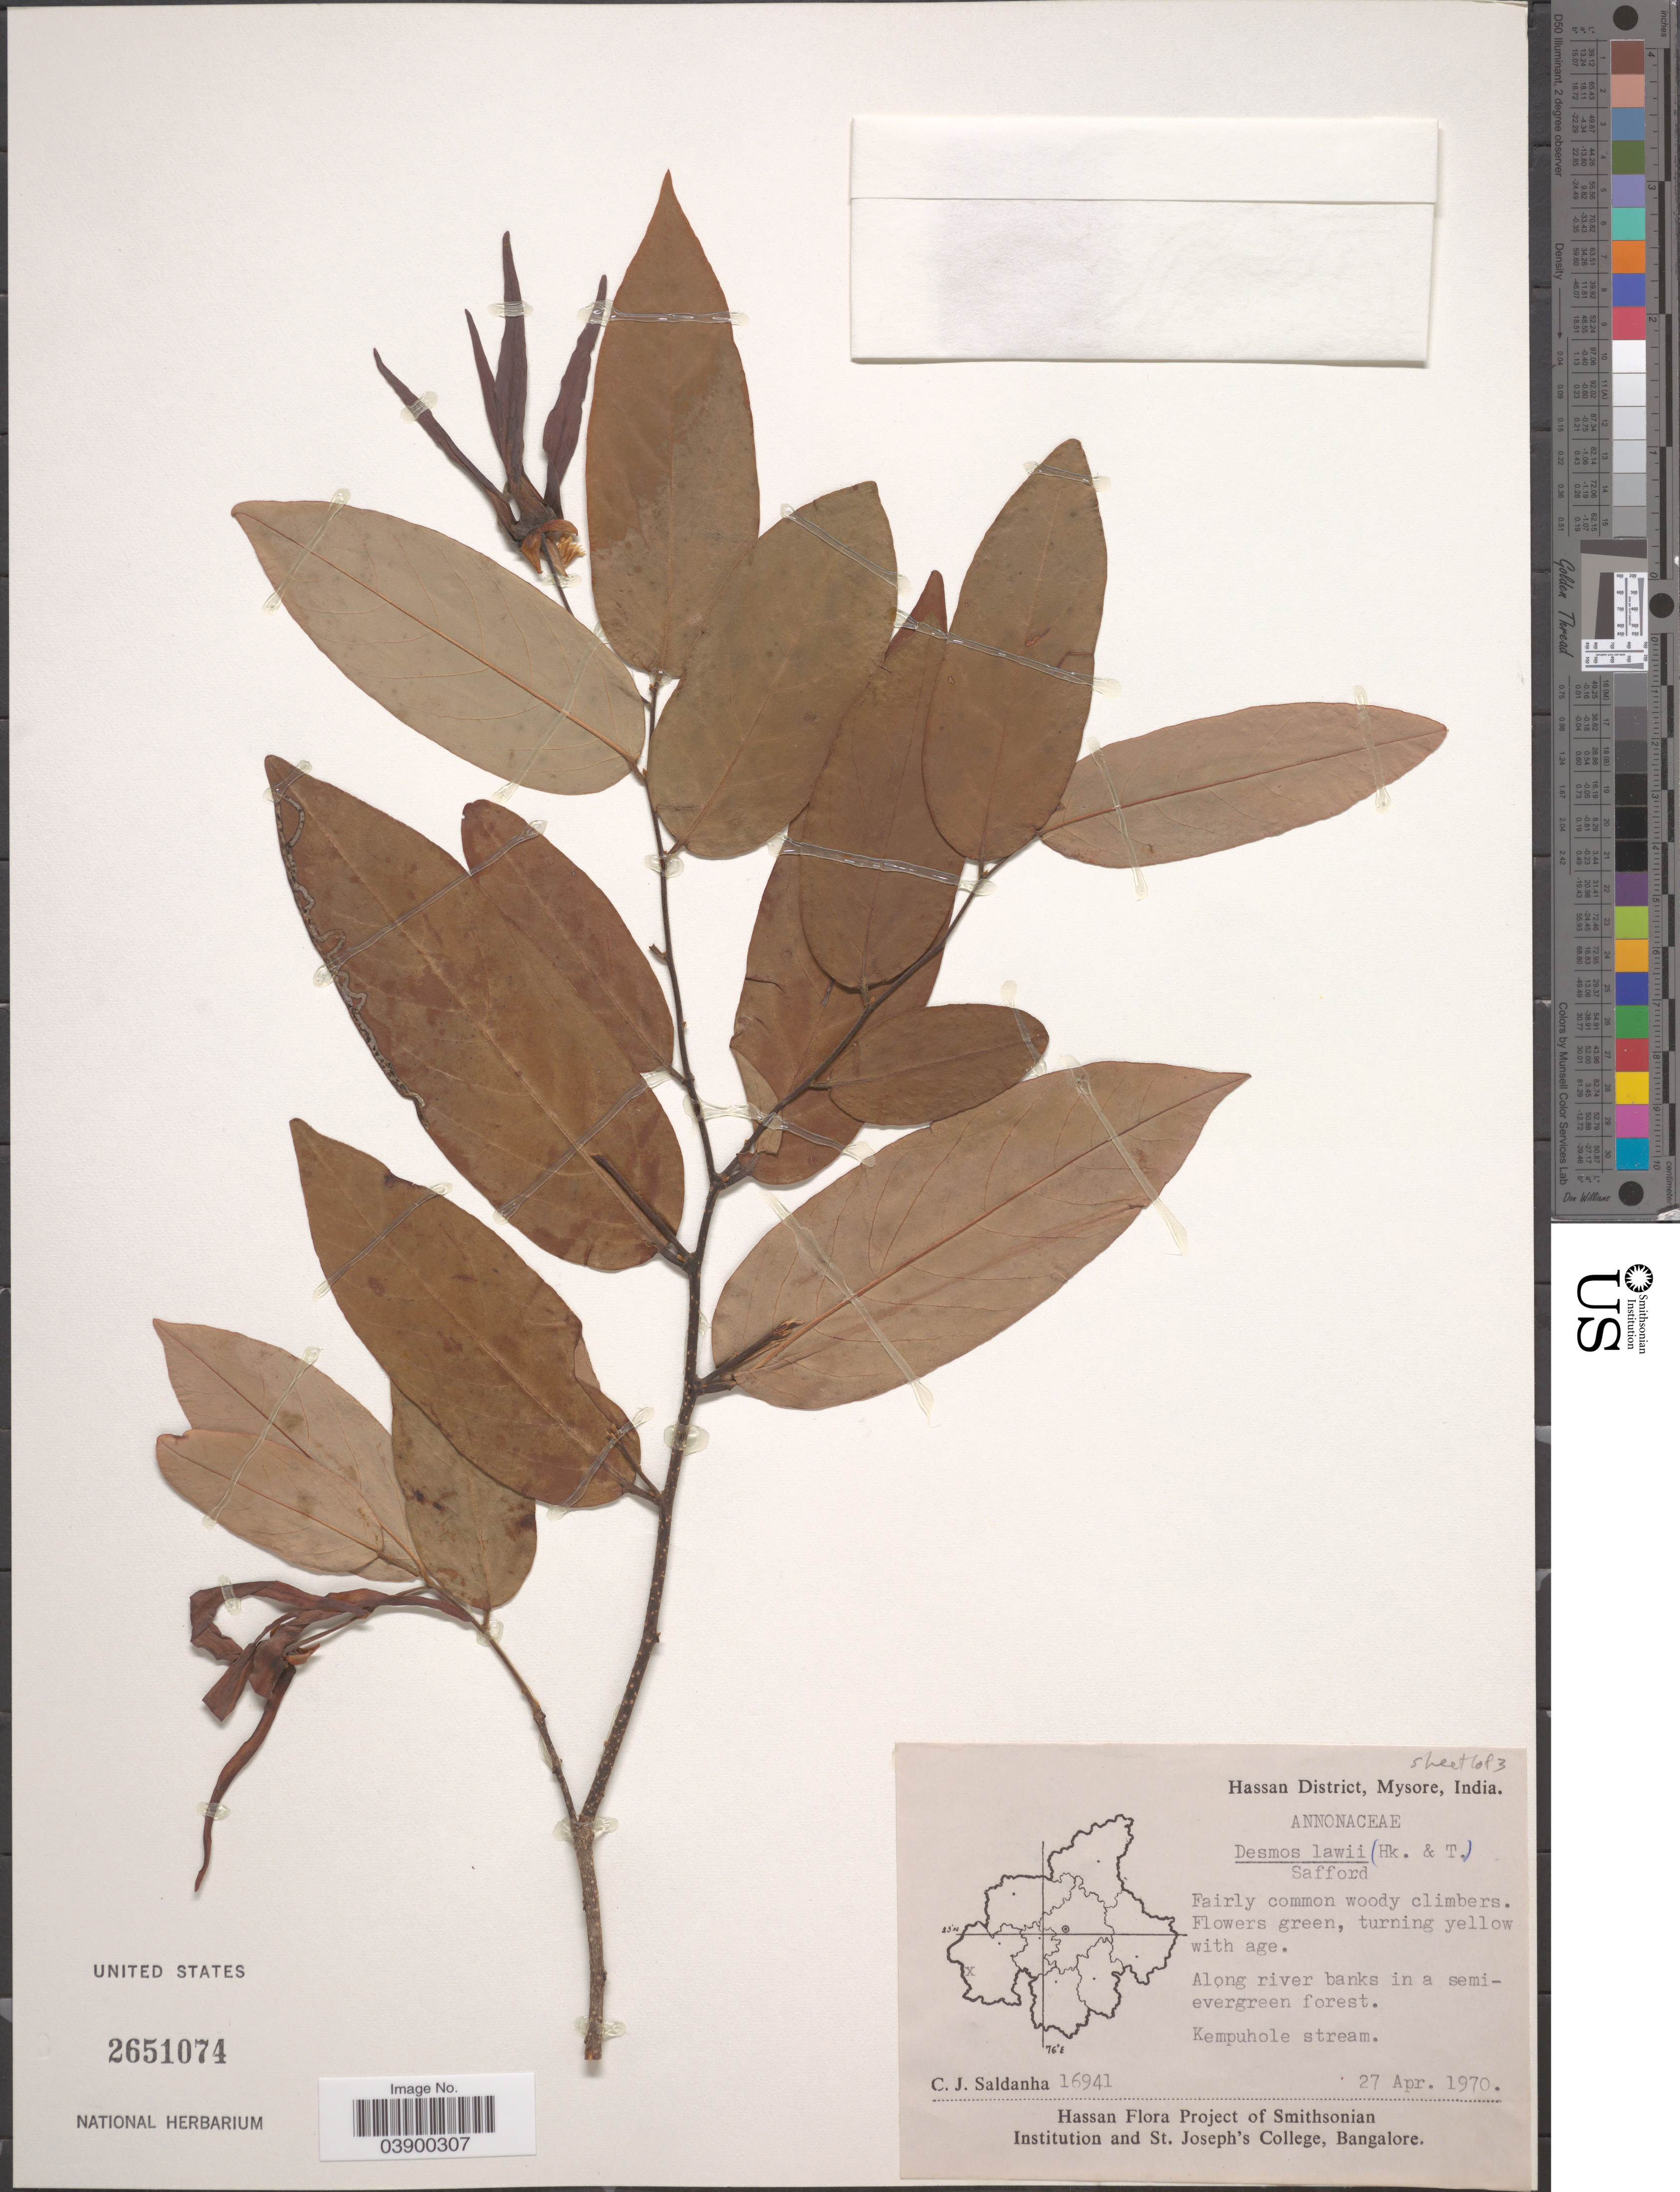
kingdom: Plantae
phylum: Tracheophyta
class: Magnoliopsida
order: Magnoliales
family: Annonaceae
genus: Desmos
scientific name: Desmos lawii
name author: (Hook. f. & Thomson) Saff.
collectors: C. J. Saldanha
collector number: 16941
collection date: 1970-04-27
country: India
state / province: Karnataka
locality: Hassan District, Mysore. Kempuhole stream.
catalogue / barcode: US 2651074